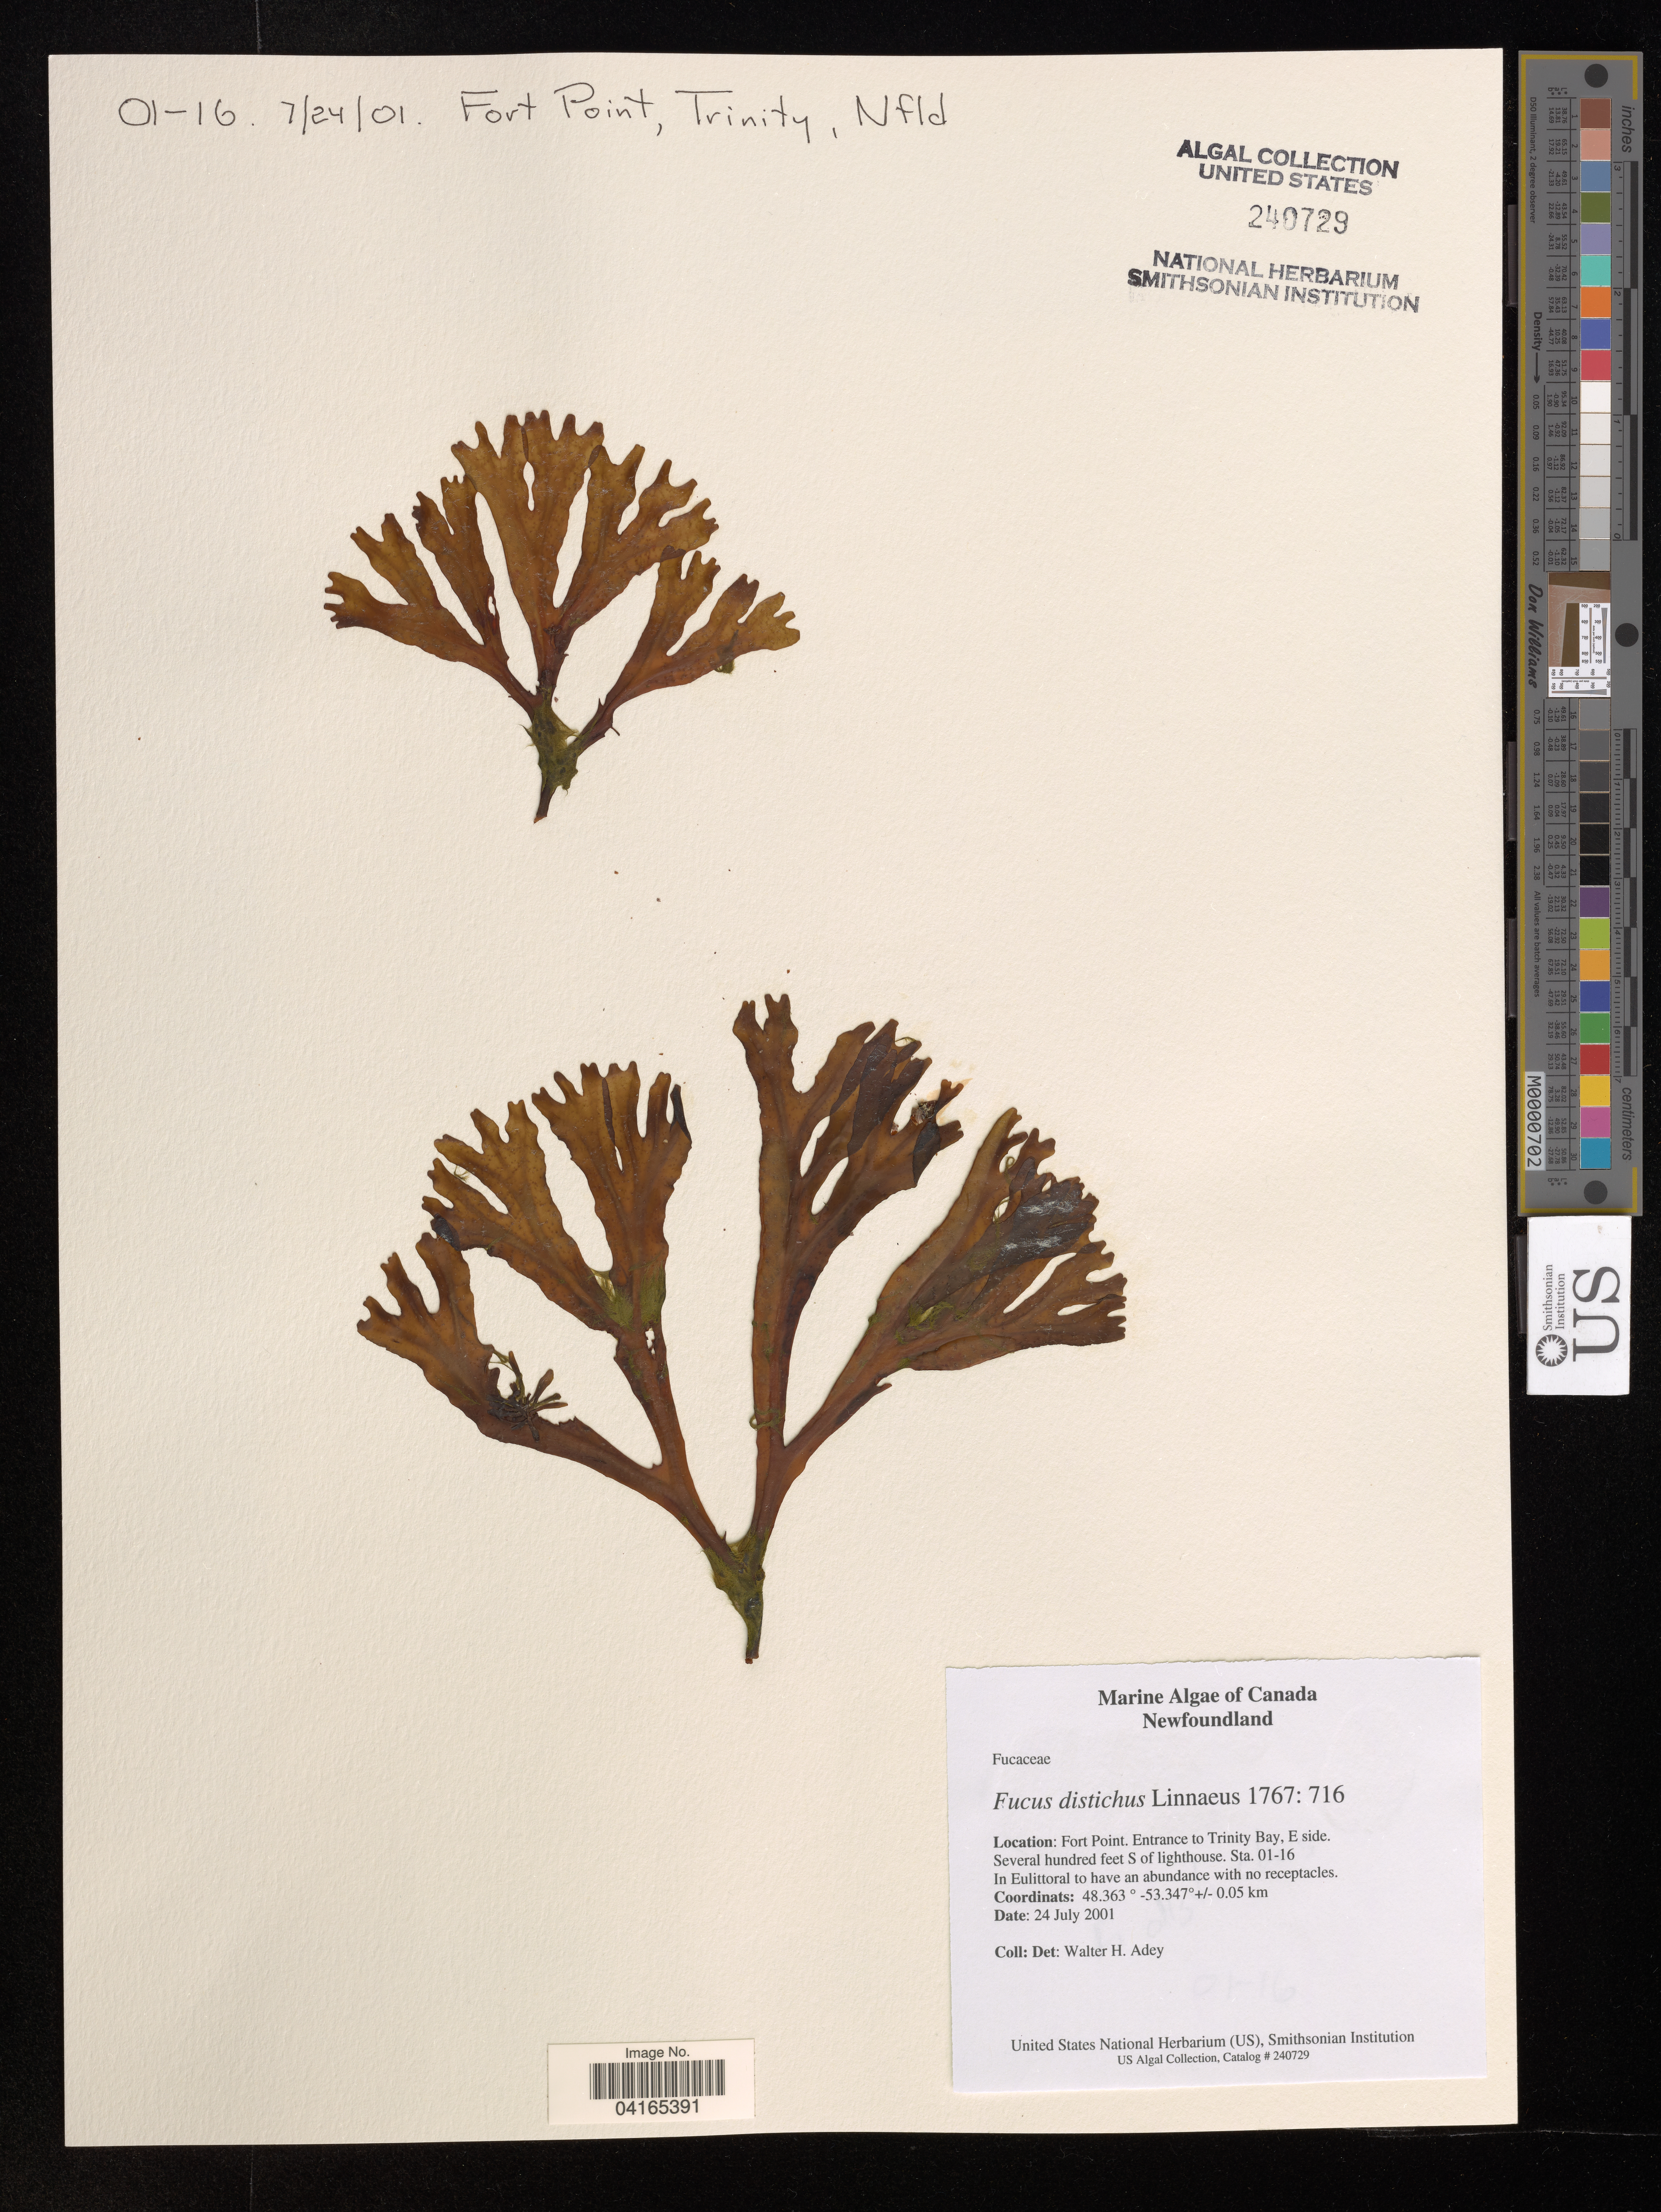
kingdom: Chromista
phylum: Ochrophyta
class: Phaeophyceae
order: Fucales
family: Fucaceae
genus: Fucus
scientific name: Fucus distichus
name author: L.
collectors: W. H. Adey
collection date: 2001-07-24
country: Canada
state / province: Newfoundland and Labrador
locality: Fort Point, entrance to Trinity Bay, E side. Several hundred feet S of lighthouse. Sta. 01-16.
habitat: Have an abundance with no receptacles.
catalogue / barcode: US 240729